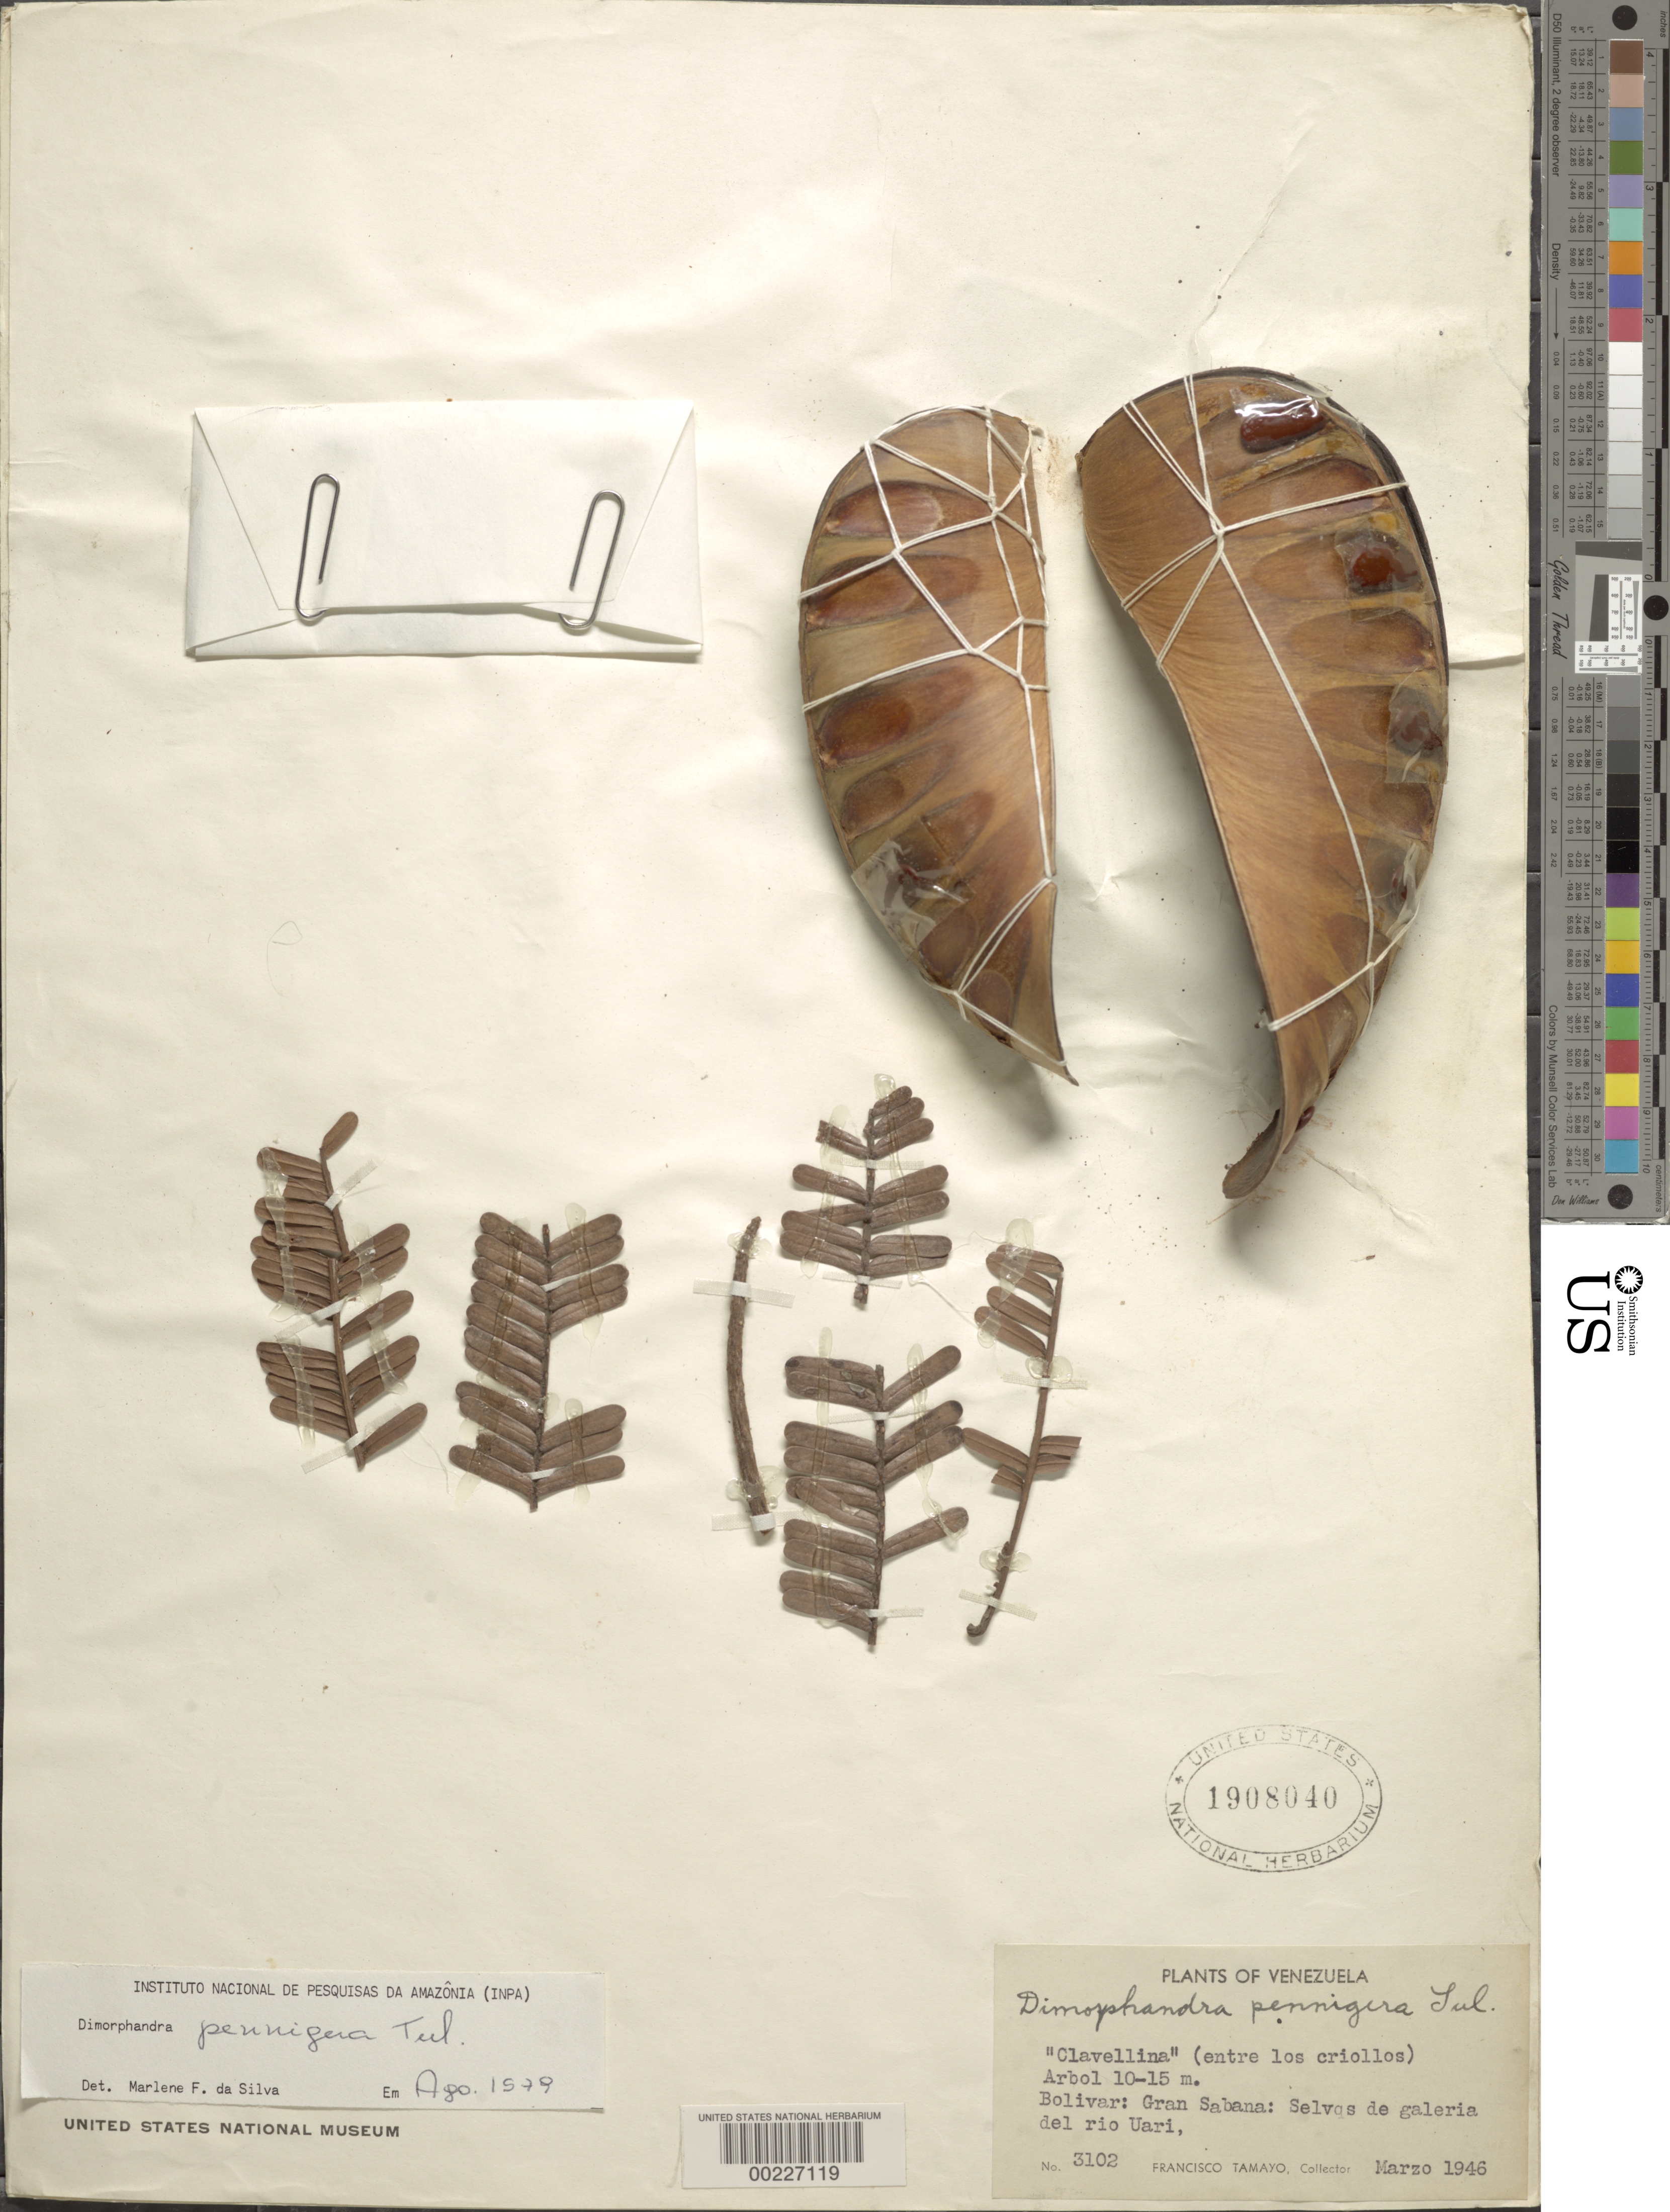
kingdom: Plantae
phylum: Tracheophyta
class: Magnoliopsida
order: Fabales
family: Fabaceae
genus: Dimorphandra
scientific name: Dimorphandra pennigera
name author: Tul.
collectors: F. Tamayo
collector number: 3102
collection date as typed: Mar 1946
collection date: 1946-03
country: Venezuela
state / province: Bolivar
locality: Gran sabana: forests of the gallery of rio uari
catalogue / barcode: US 1908040